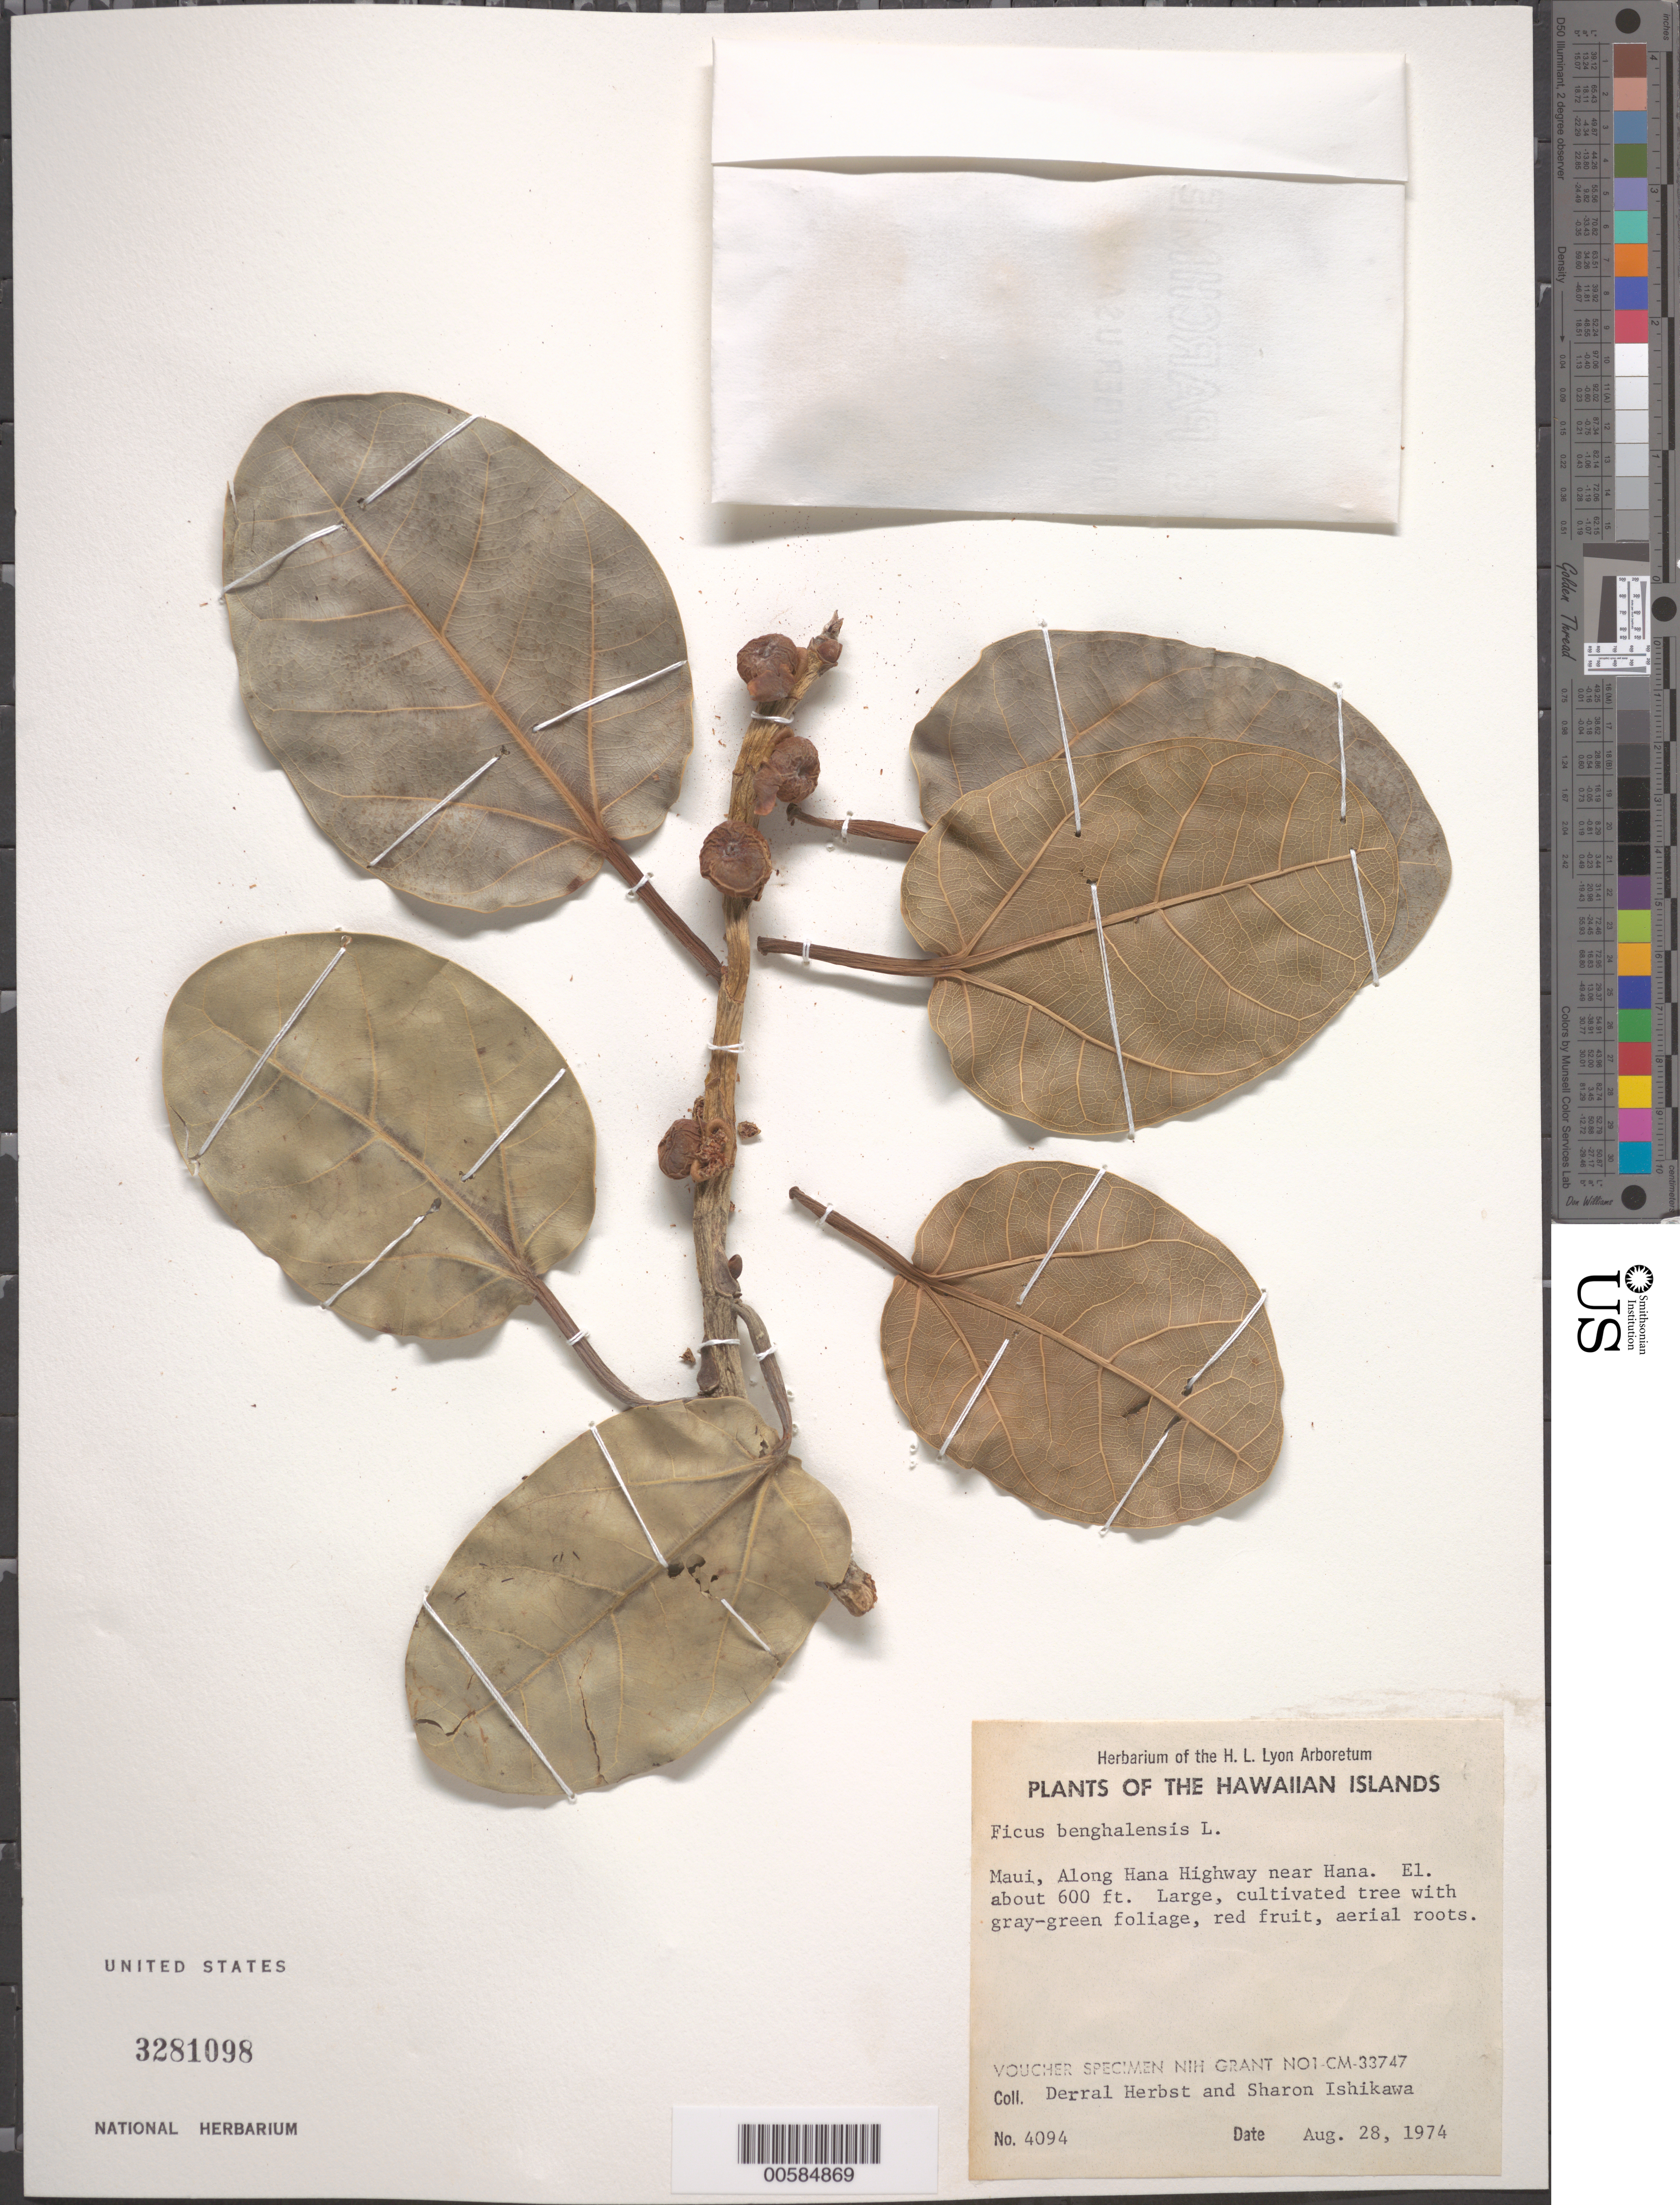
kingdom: Plantae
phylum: Tracheophyta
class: Magnoliopsida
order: Rosales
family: Moraceae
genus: Ficus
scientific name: Ficus benghalensis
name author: L.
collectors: D. R. Herbst & S. Ishikawa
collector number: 4094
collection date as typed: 28 Aug 1974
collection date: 1974-08-28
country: United States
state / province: Hawaii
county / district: Maui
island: Maui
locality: Along Hana Hwy near Hana.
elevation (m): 183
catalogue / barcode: US 3281098